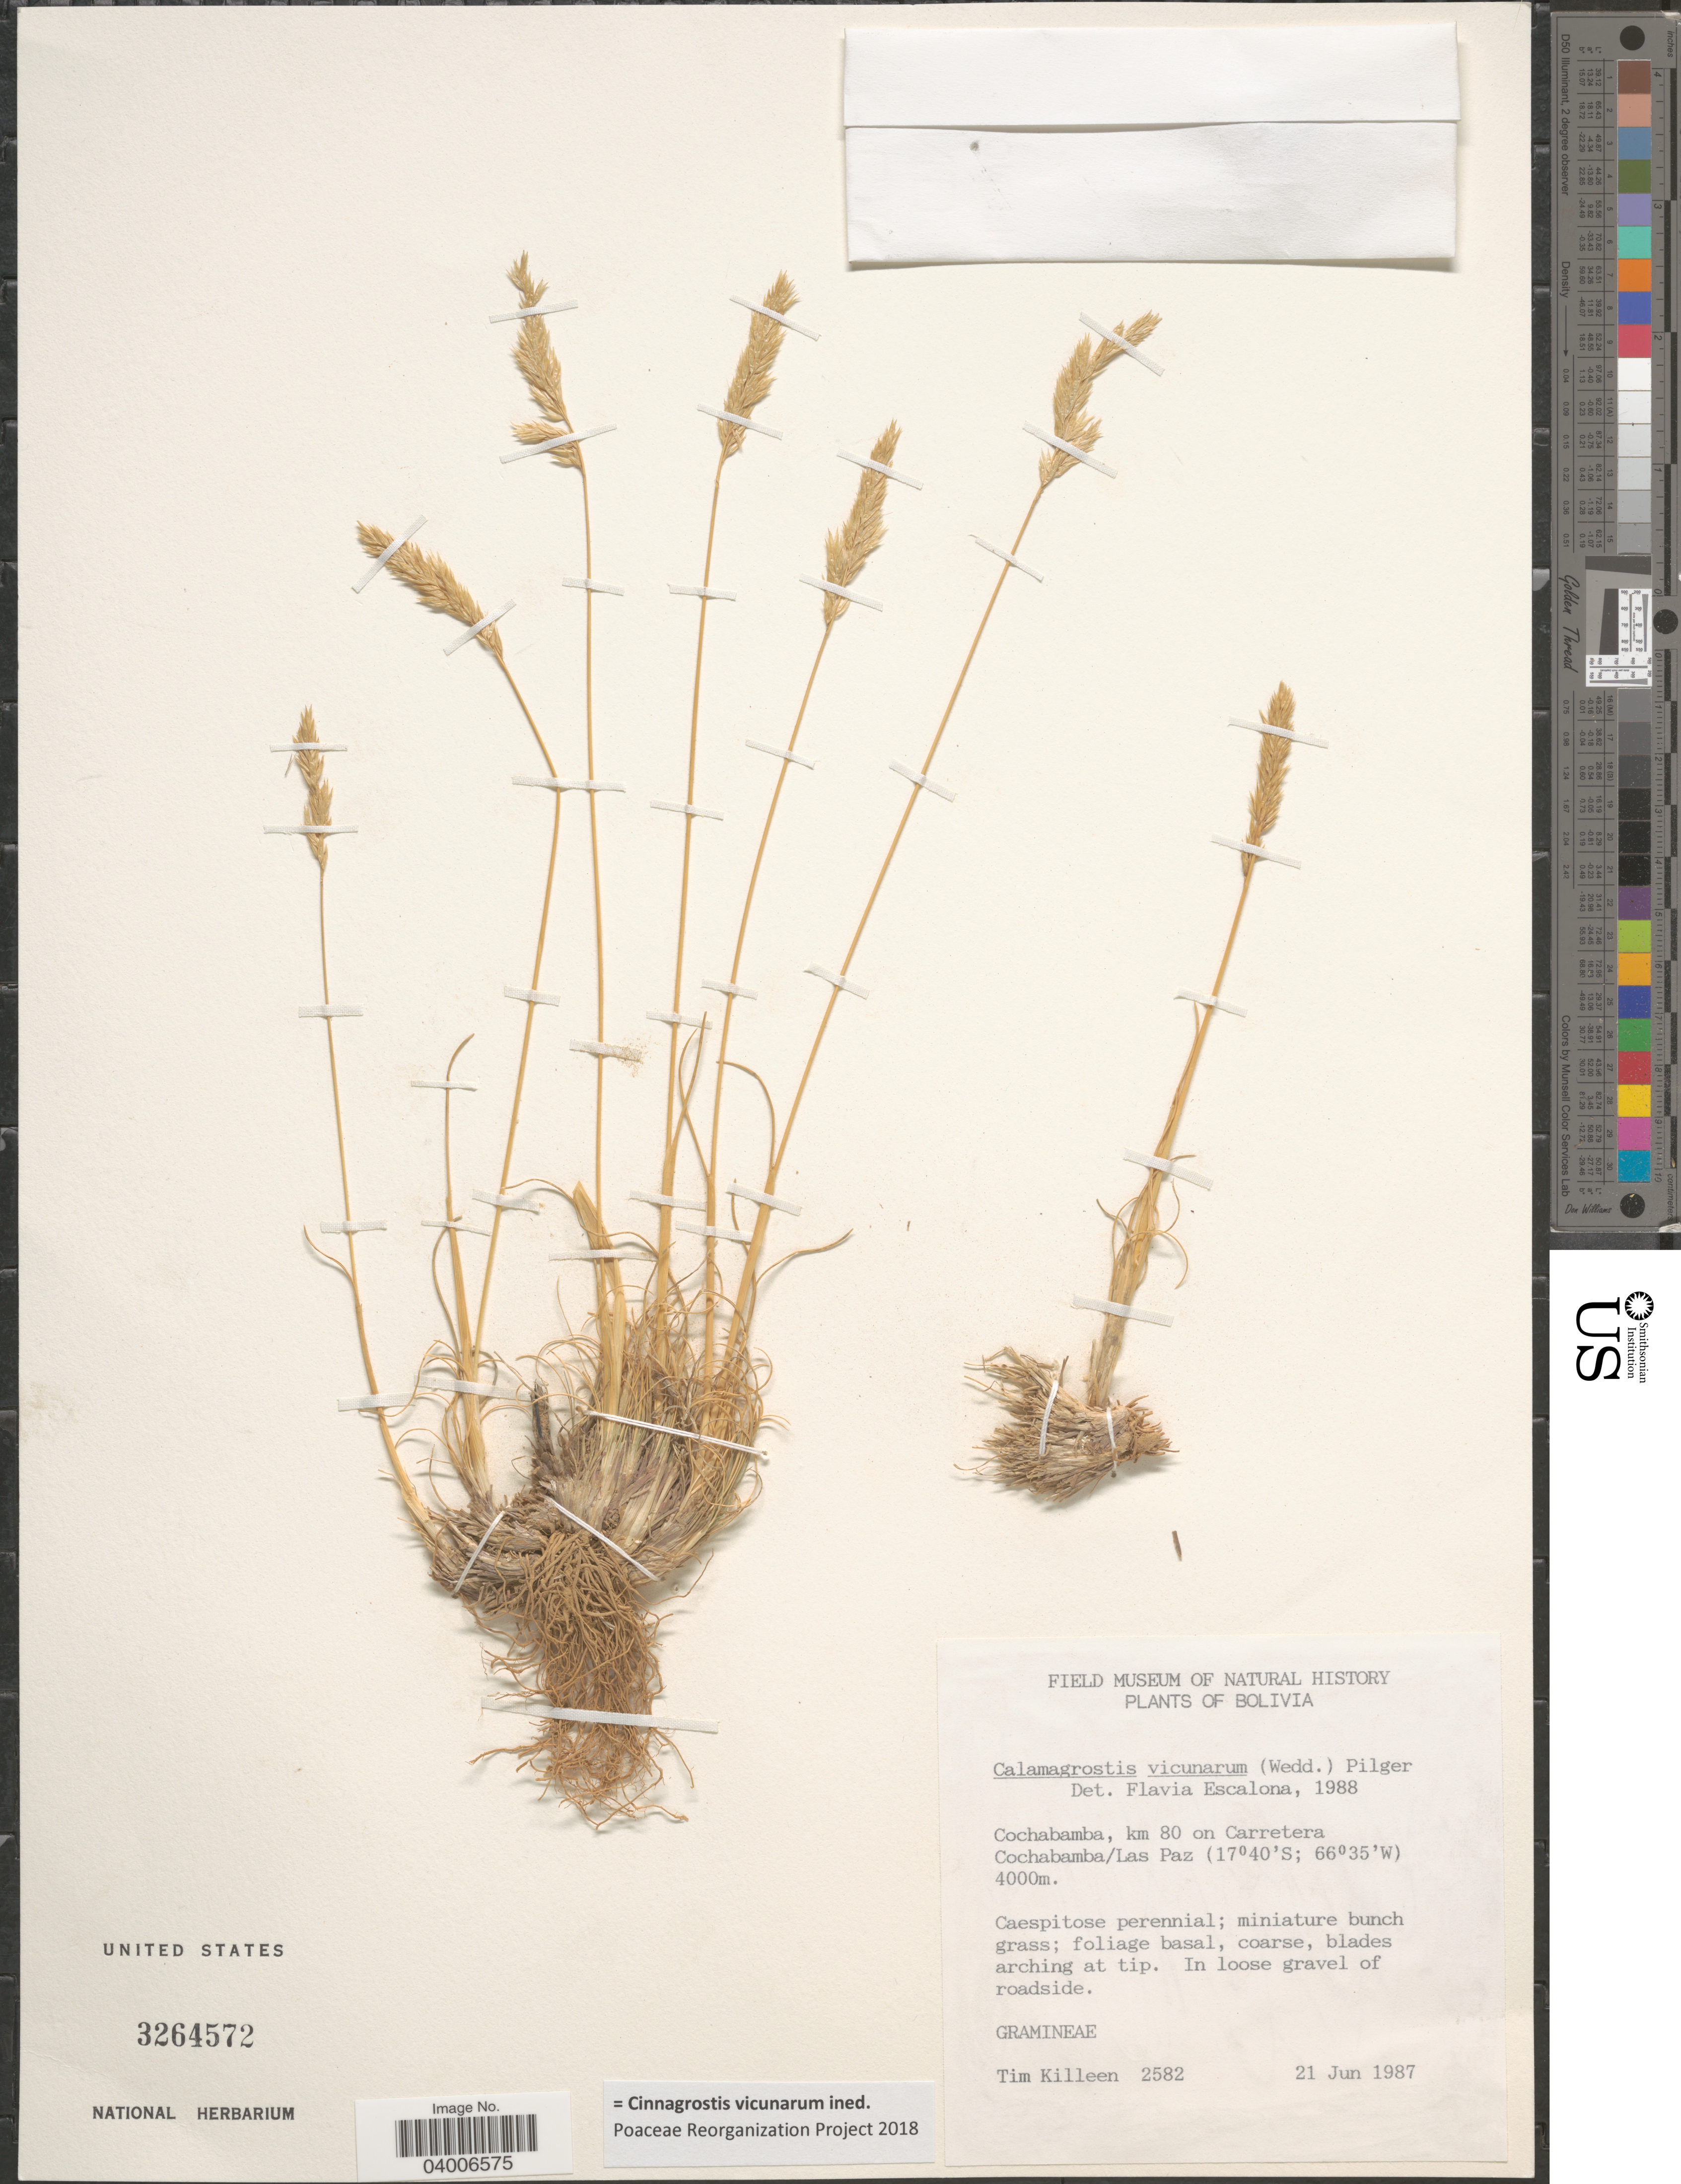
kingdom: Plantae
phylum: Tracheophyta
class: Liliopsida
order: Poales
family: Poaceae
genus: Cinnagrostis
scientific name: Cinnagrostis vicunarum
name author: (Wedd.) P.M. Peterson et al.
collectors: T. J. Killeen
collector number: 2582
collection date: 1987-06-21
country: Bolivia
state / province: Cochabamba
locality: Km 80 on Carretera Cochabamba/Las Paz.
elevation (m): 4000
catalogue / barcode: US 3264572